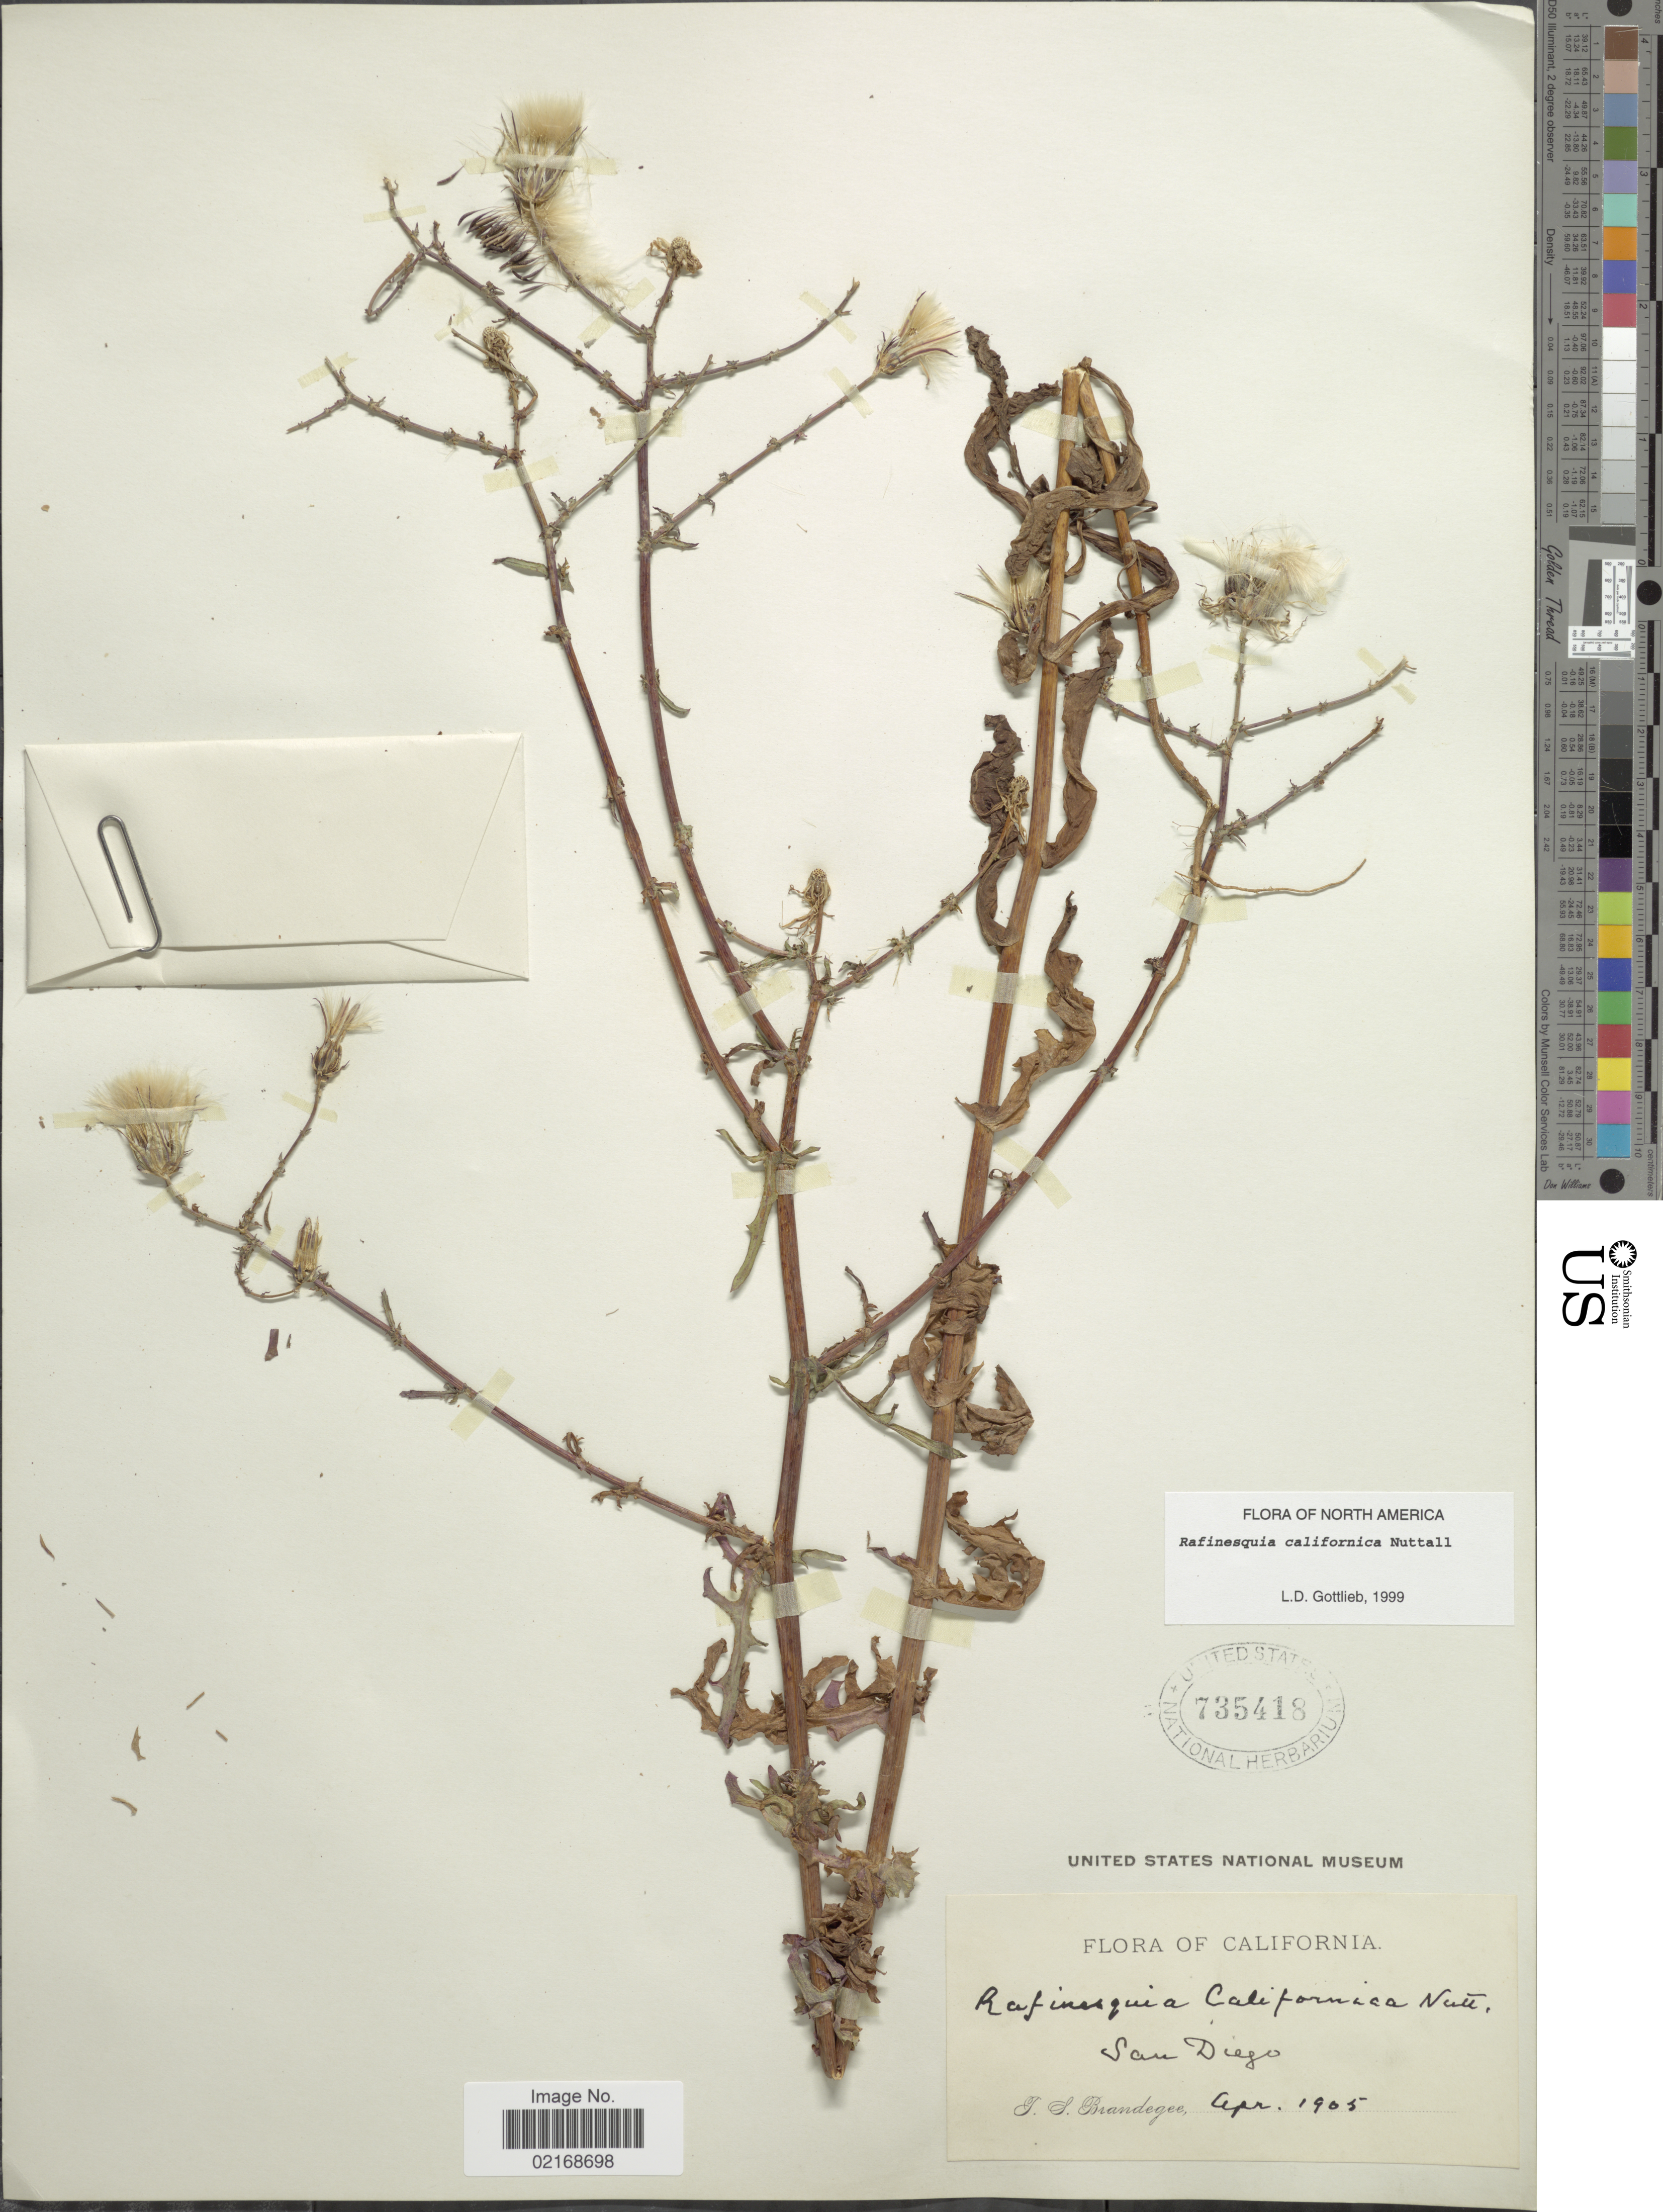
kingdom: Plantae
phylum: Tracheophyta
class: Magnoliopsida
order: Asterales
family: Asteraceae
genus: Rafinesquia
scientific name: Rafinesquia californica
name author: Nutt.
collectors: T. S. Brandegee (herbarium)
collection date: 1905-04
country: United States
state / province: California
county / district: San Diego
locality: San Diego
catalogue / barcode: US 735418